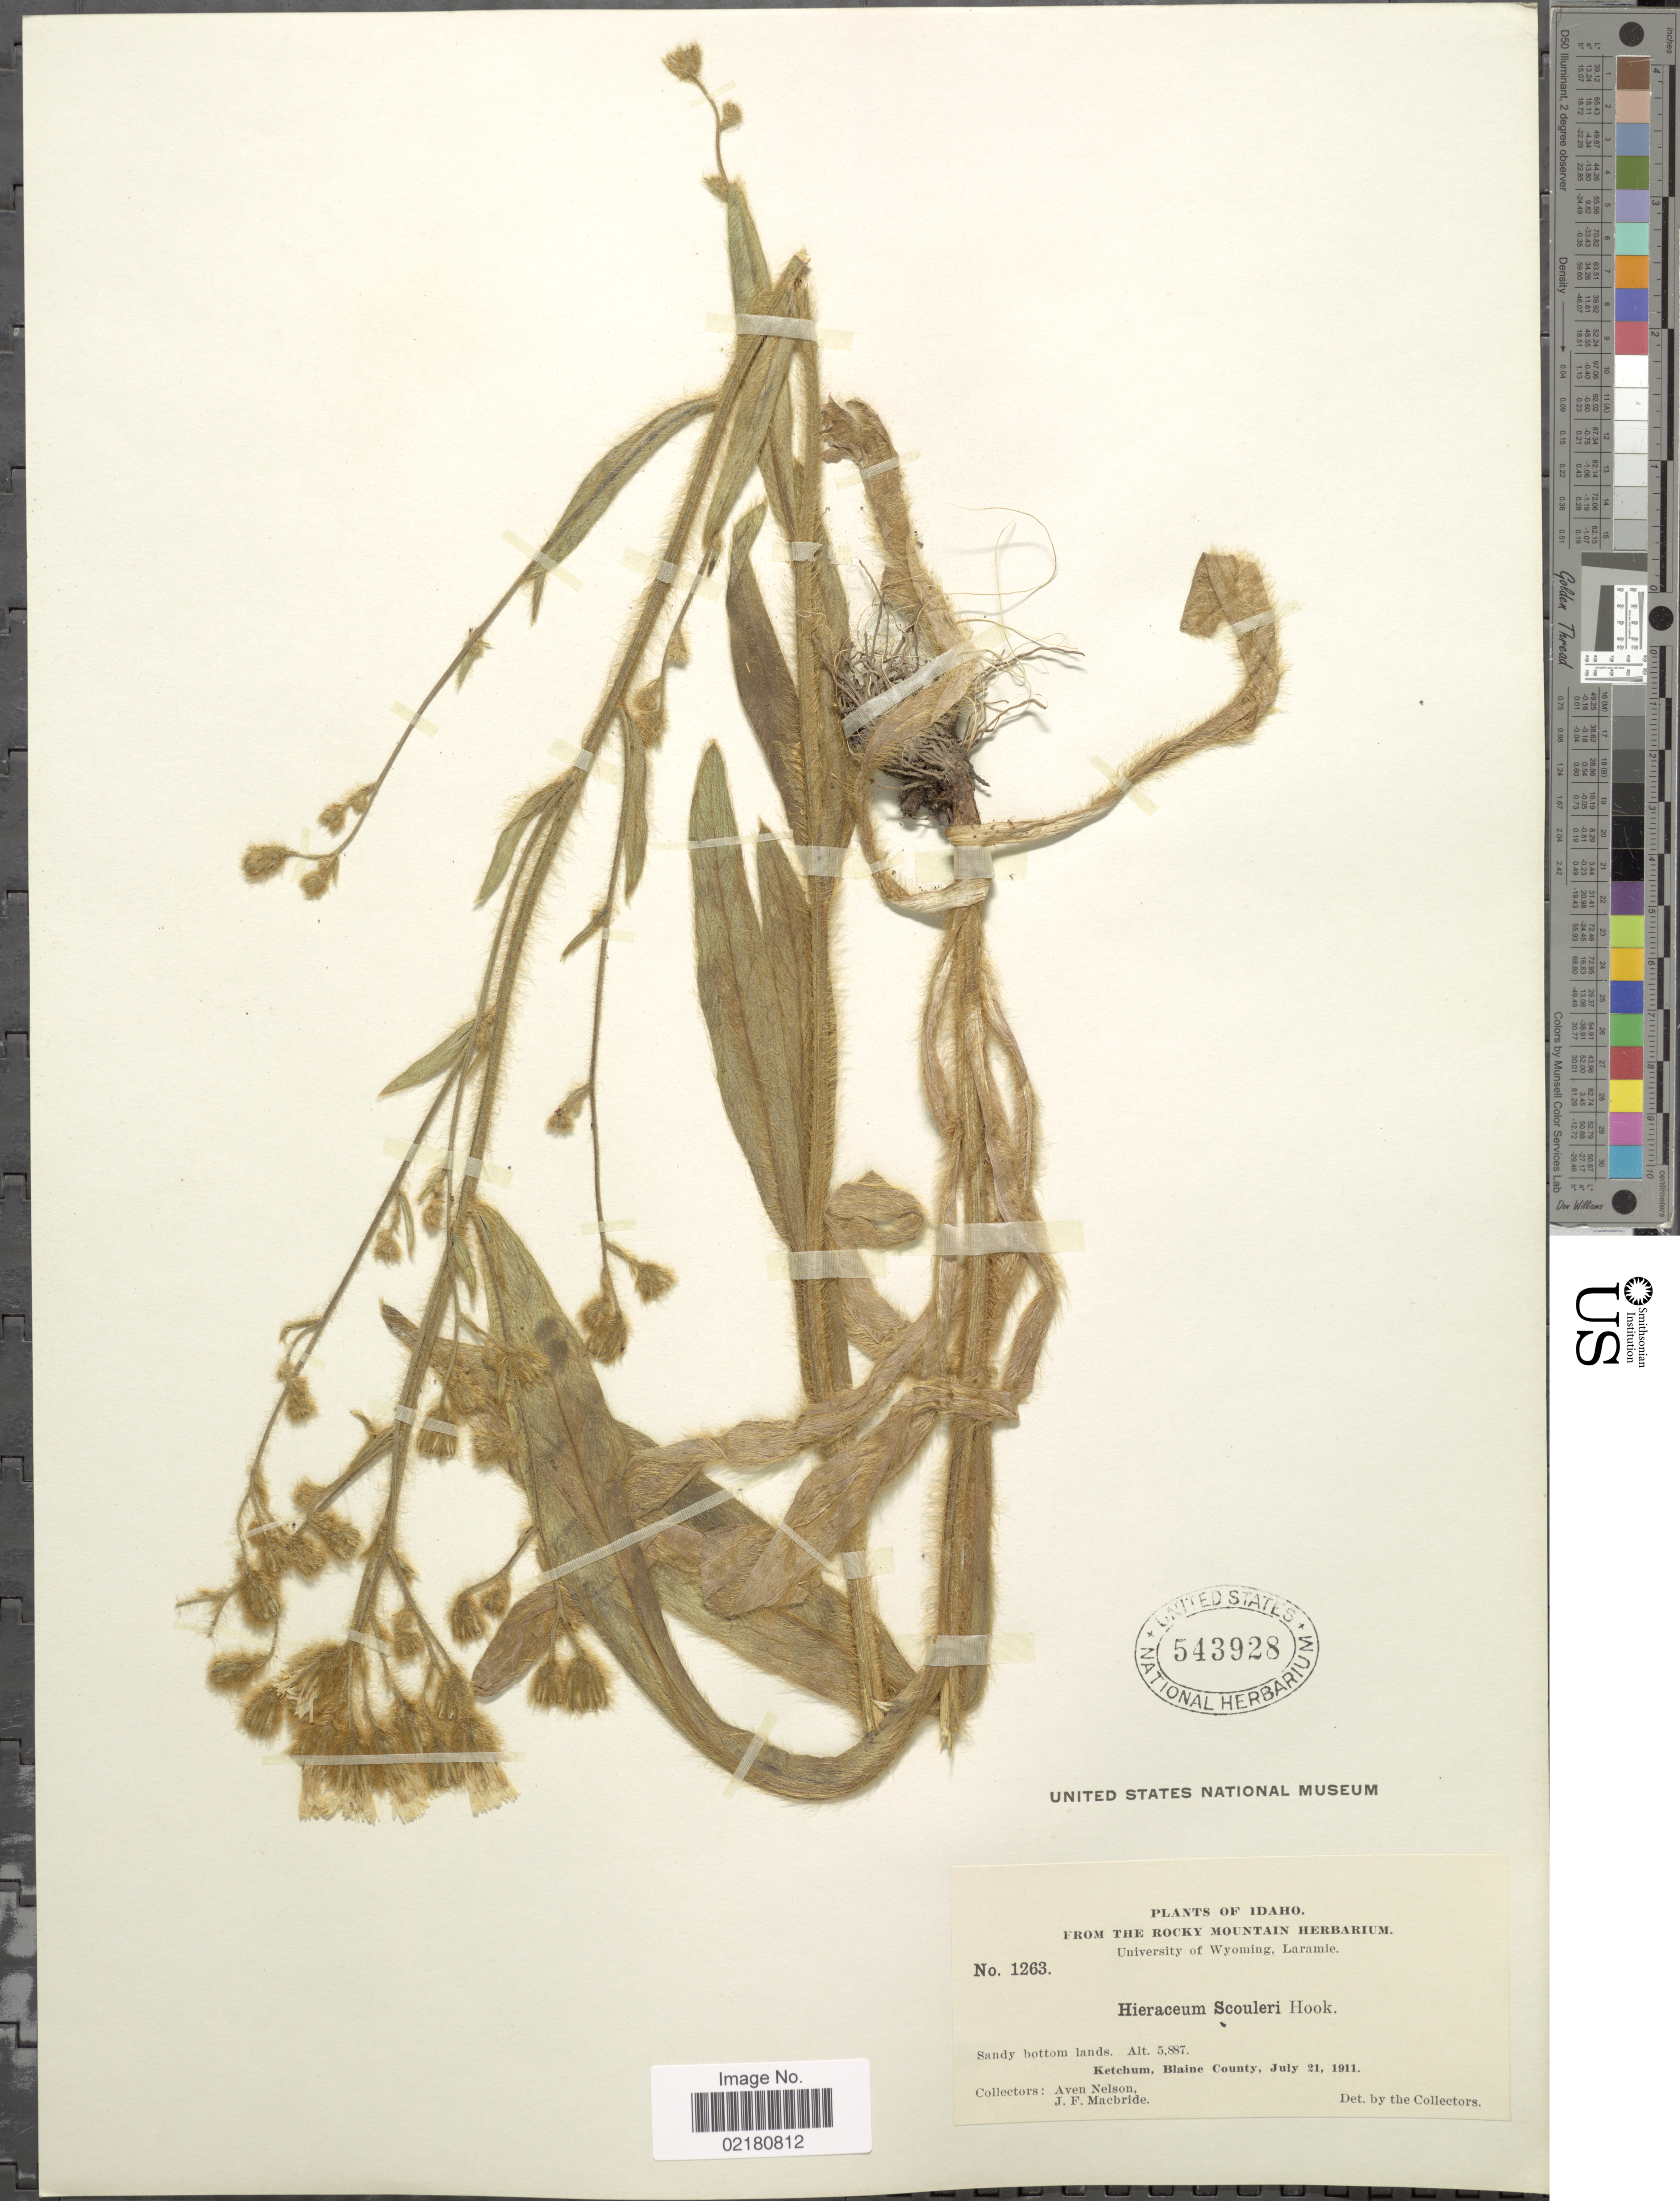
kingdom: Plantae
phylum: Tracheophyta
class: Magnoliopsida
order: Asterales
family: Asteraceae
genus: Hieracium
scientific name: Hieracium rydbergii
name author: Zahn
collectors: A. Nelson & J. F. Macbride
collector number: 1263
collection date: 1911-07-21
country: United States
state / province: Idaho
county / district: Blaine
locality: Ketchum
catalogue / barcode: US 543928